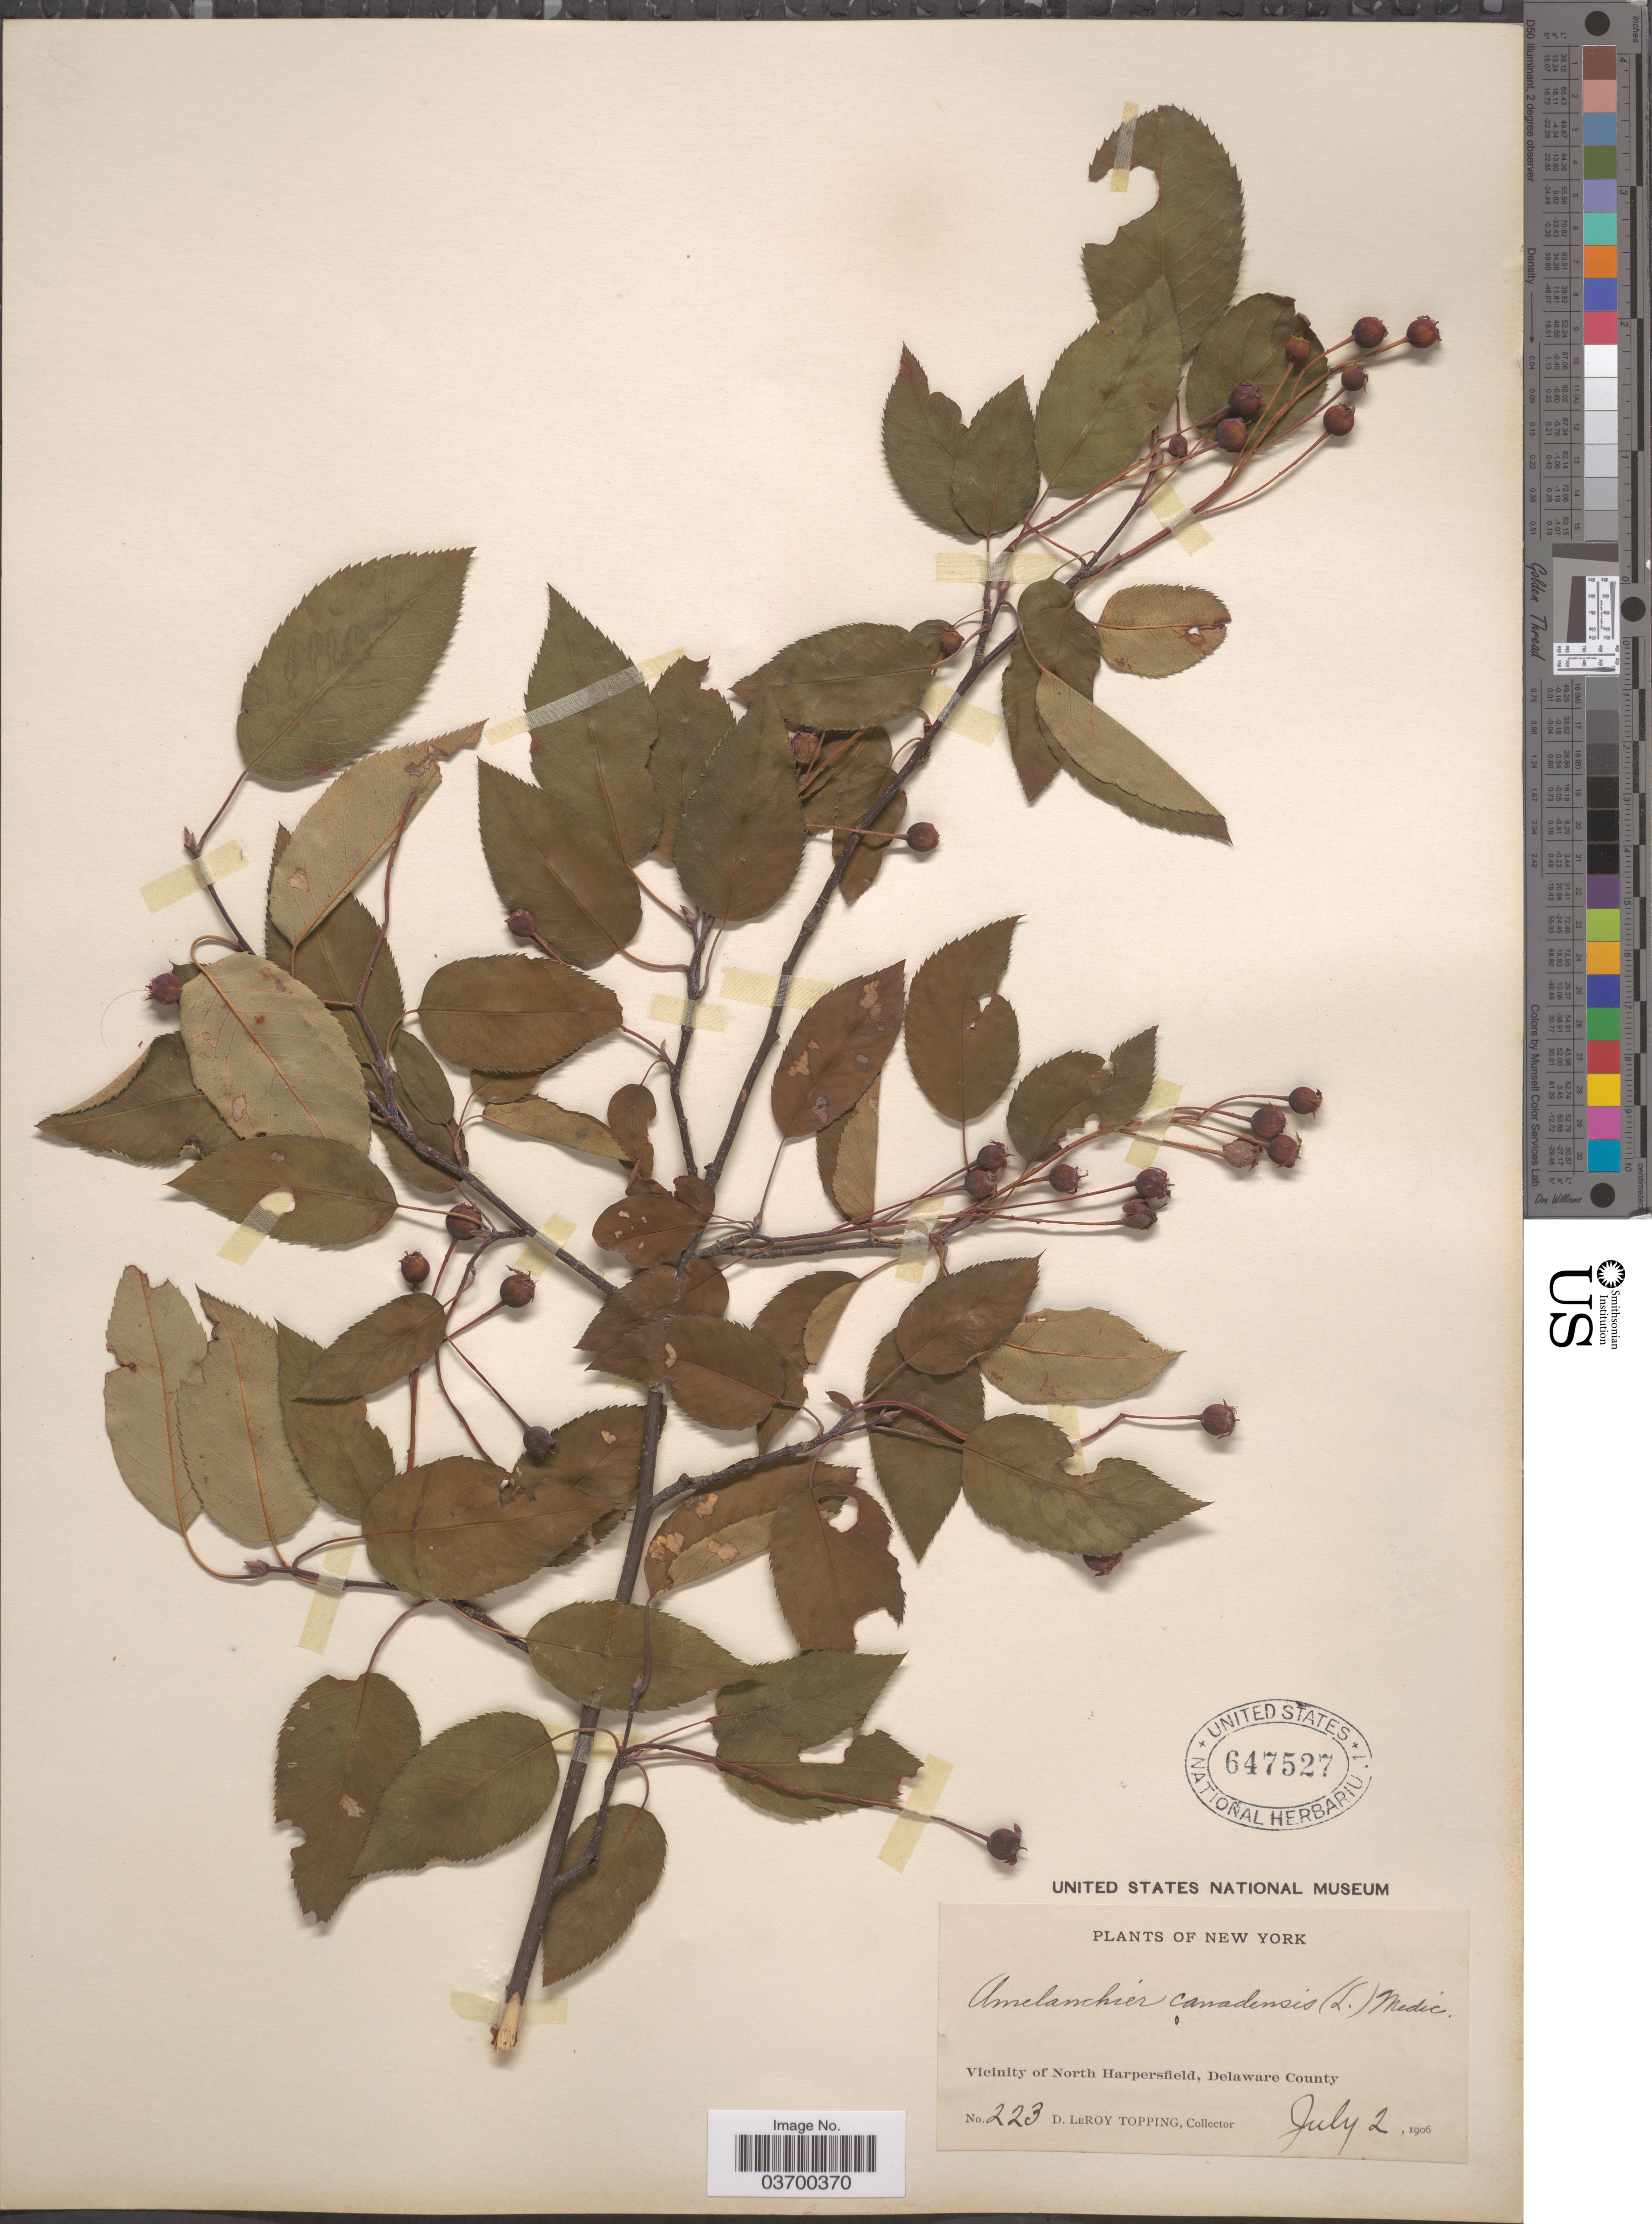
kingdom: Plantae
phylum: Tracheophyta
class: Magnoliopsida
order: Rosales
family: Rosaceae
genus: Amelanchier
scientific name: Amelanchier canadensis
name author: (L.) Medic.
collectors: D. L. Topping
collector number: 223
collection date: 1906-07-02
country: United States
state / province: New York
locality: Vicinity of North Harpersfield, Delaware County.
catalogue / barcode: US 647527